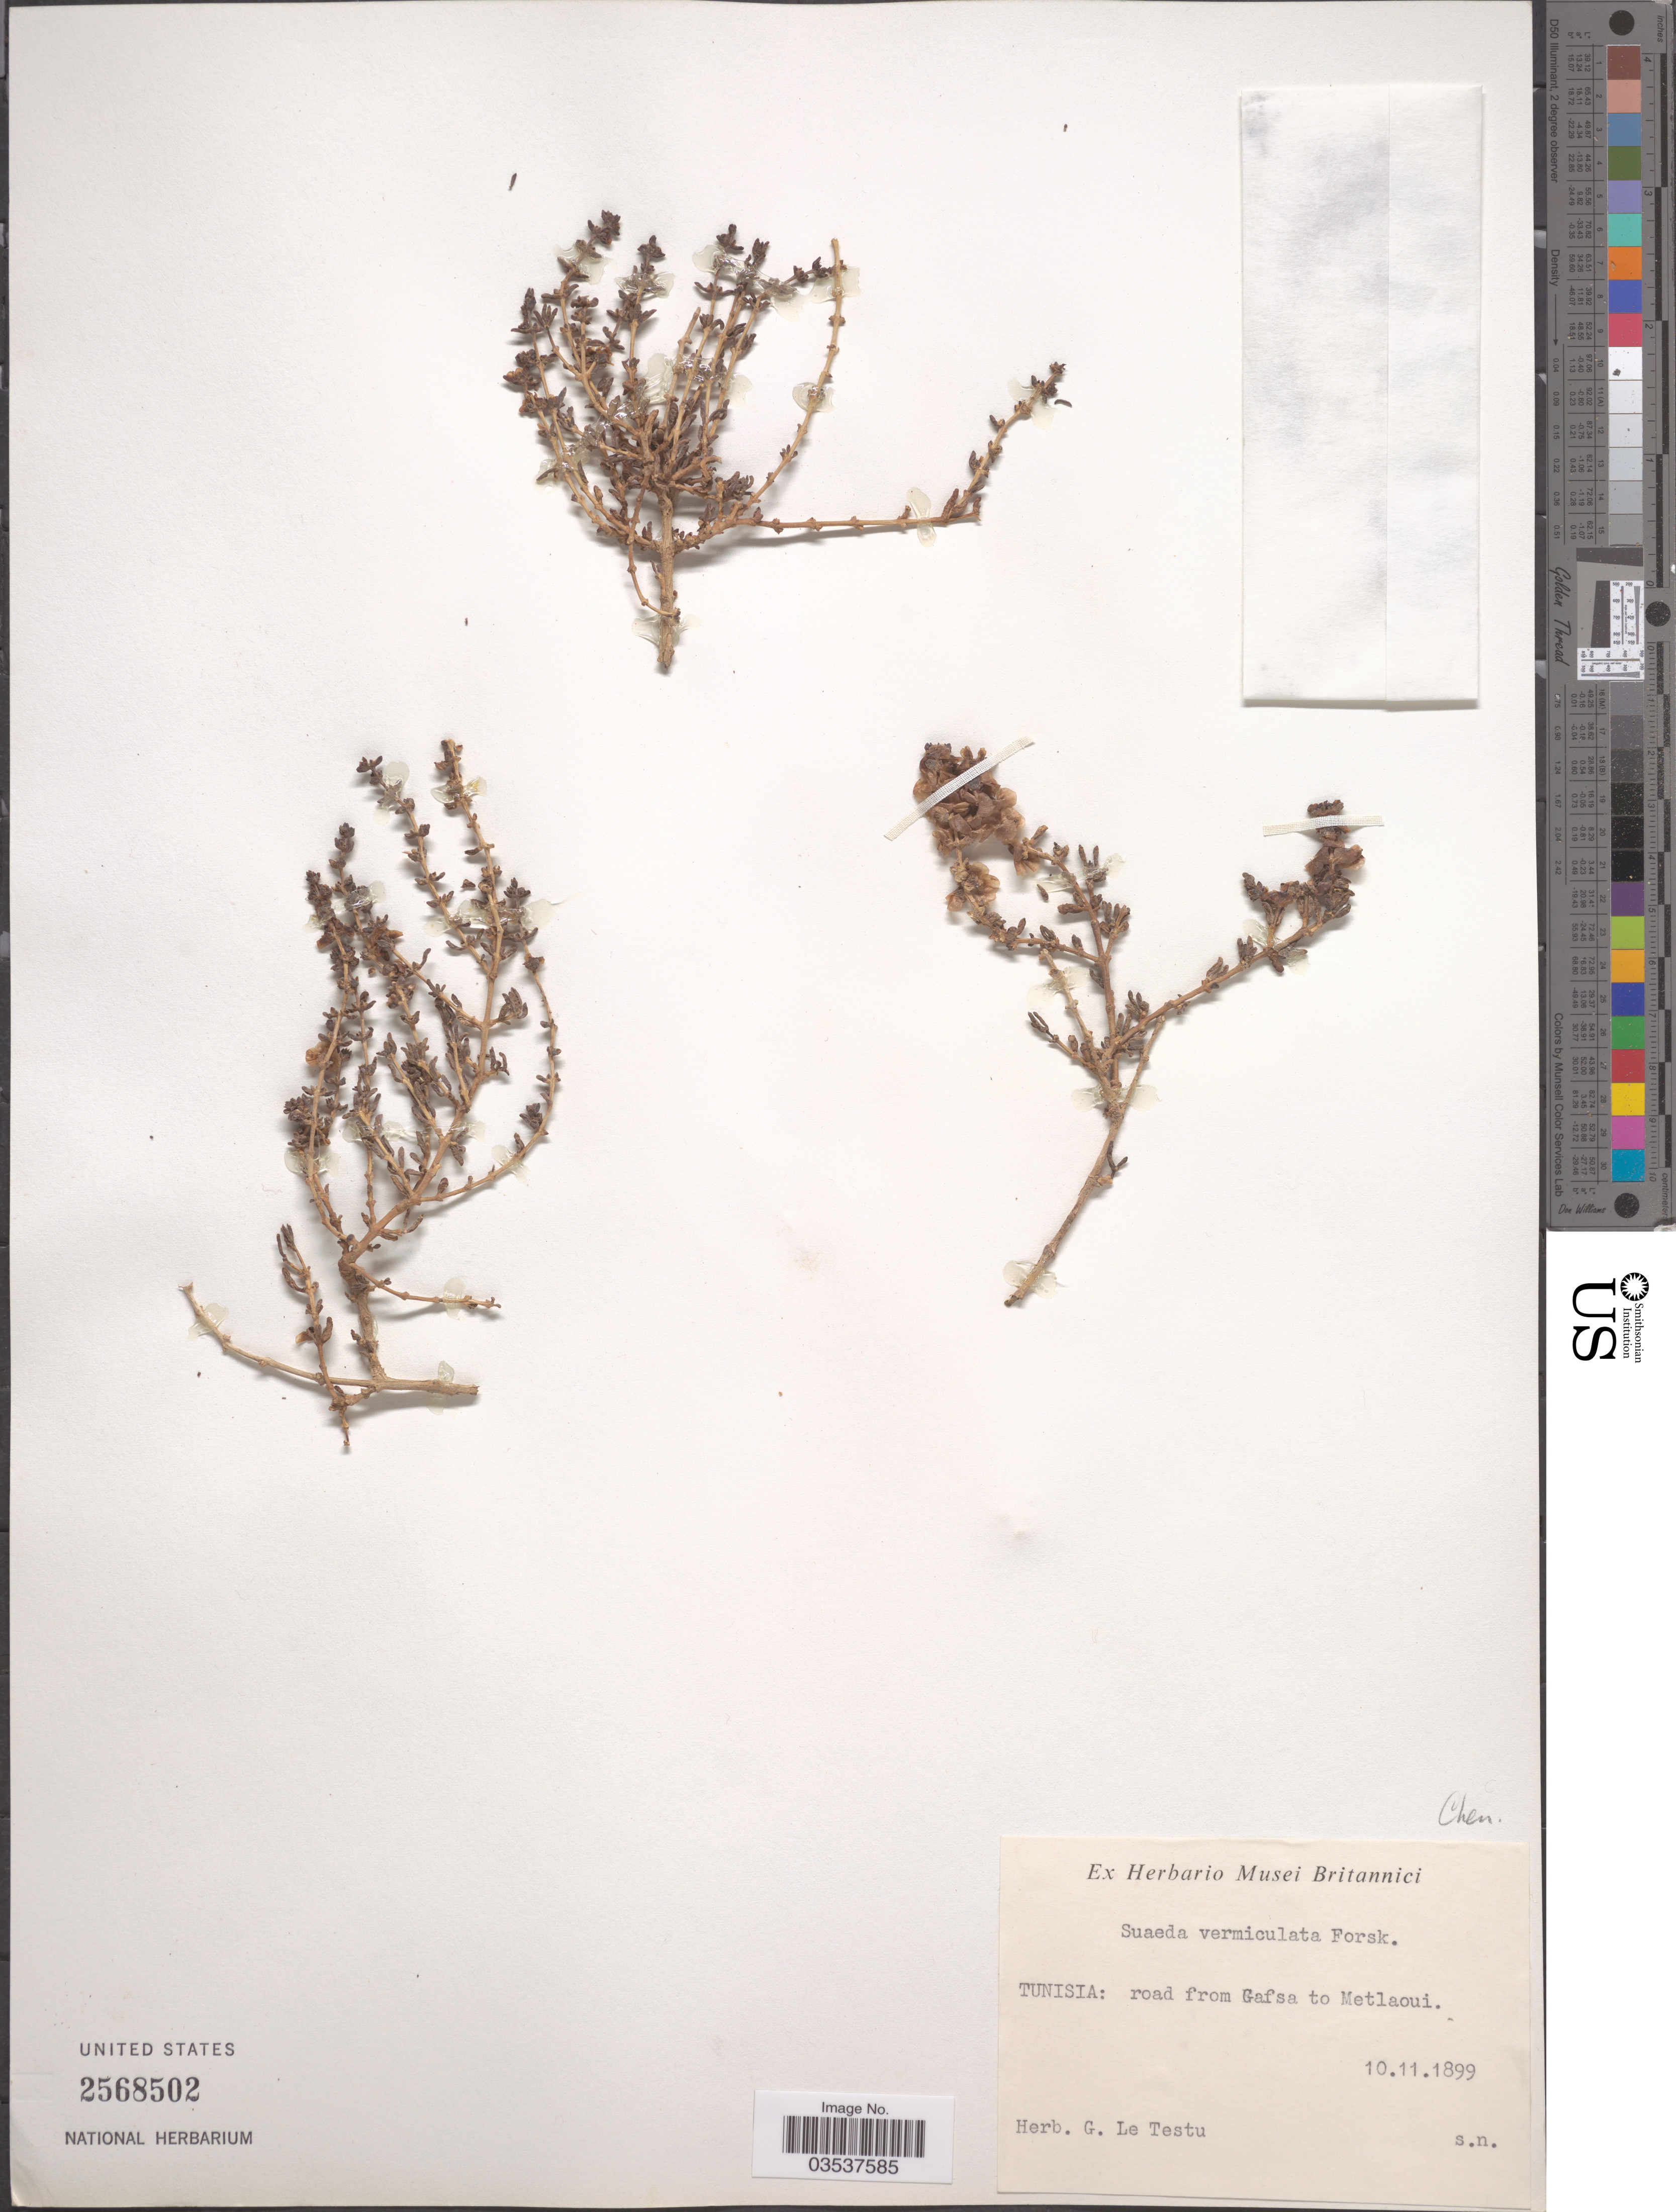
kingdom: Plantae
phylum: Tracheophyta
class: Magnoliopsida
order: Caryophyllales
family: Amaranthaceae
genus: Suaeda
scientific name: Suaeda vermiculata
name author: Forssk. ex J.F. Gmel.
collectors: ex herb. G. Le Testu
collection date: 1899-11-10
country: Tunisia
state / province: Gafsa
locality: Road from Gafsa to Metlaoui.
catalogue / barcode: US 2568502